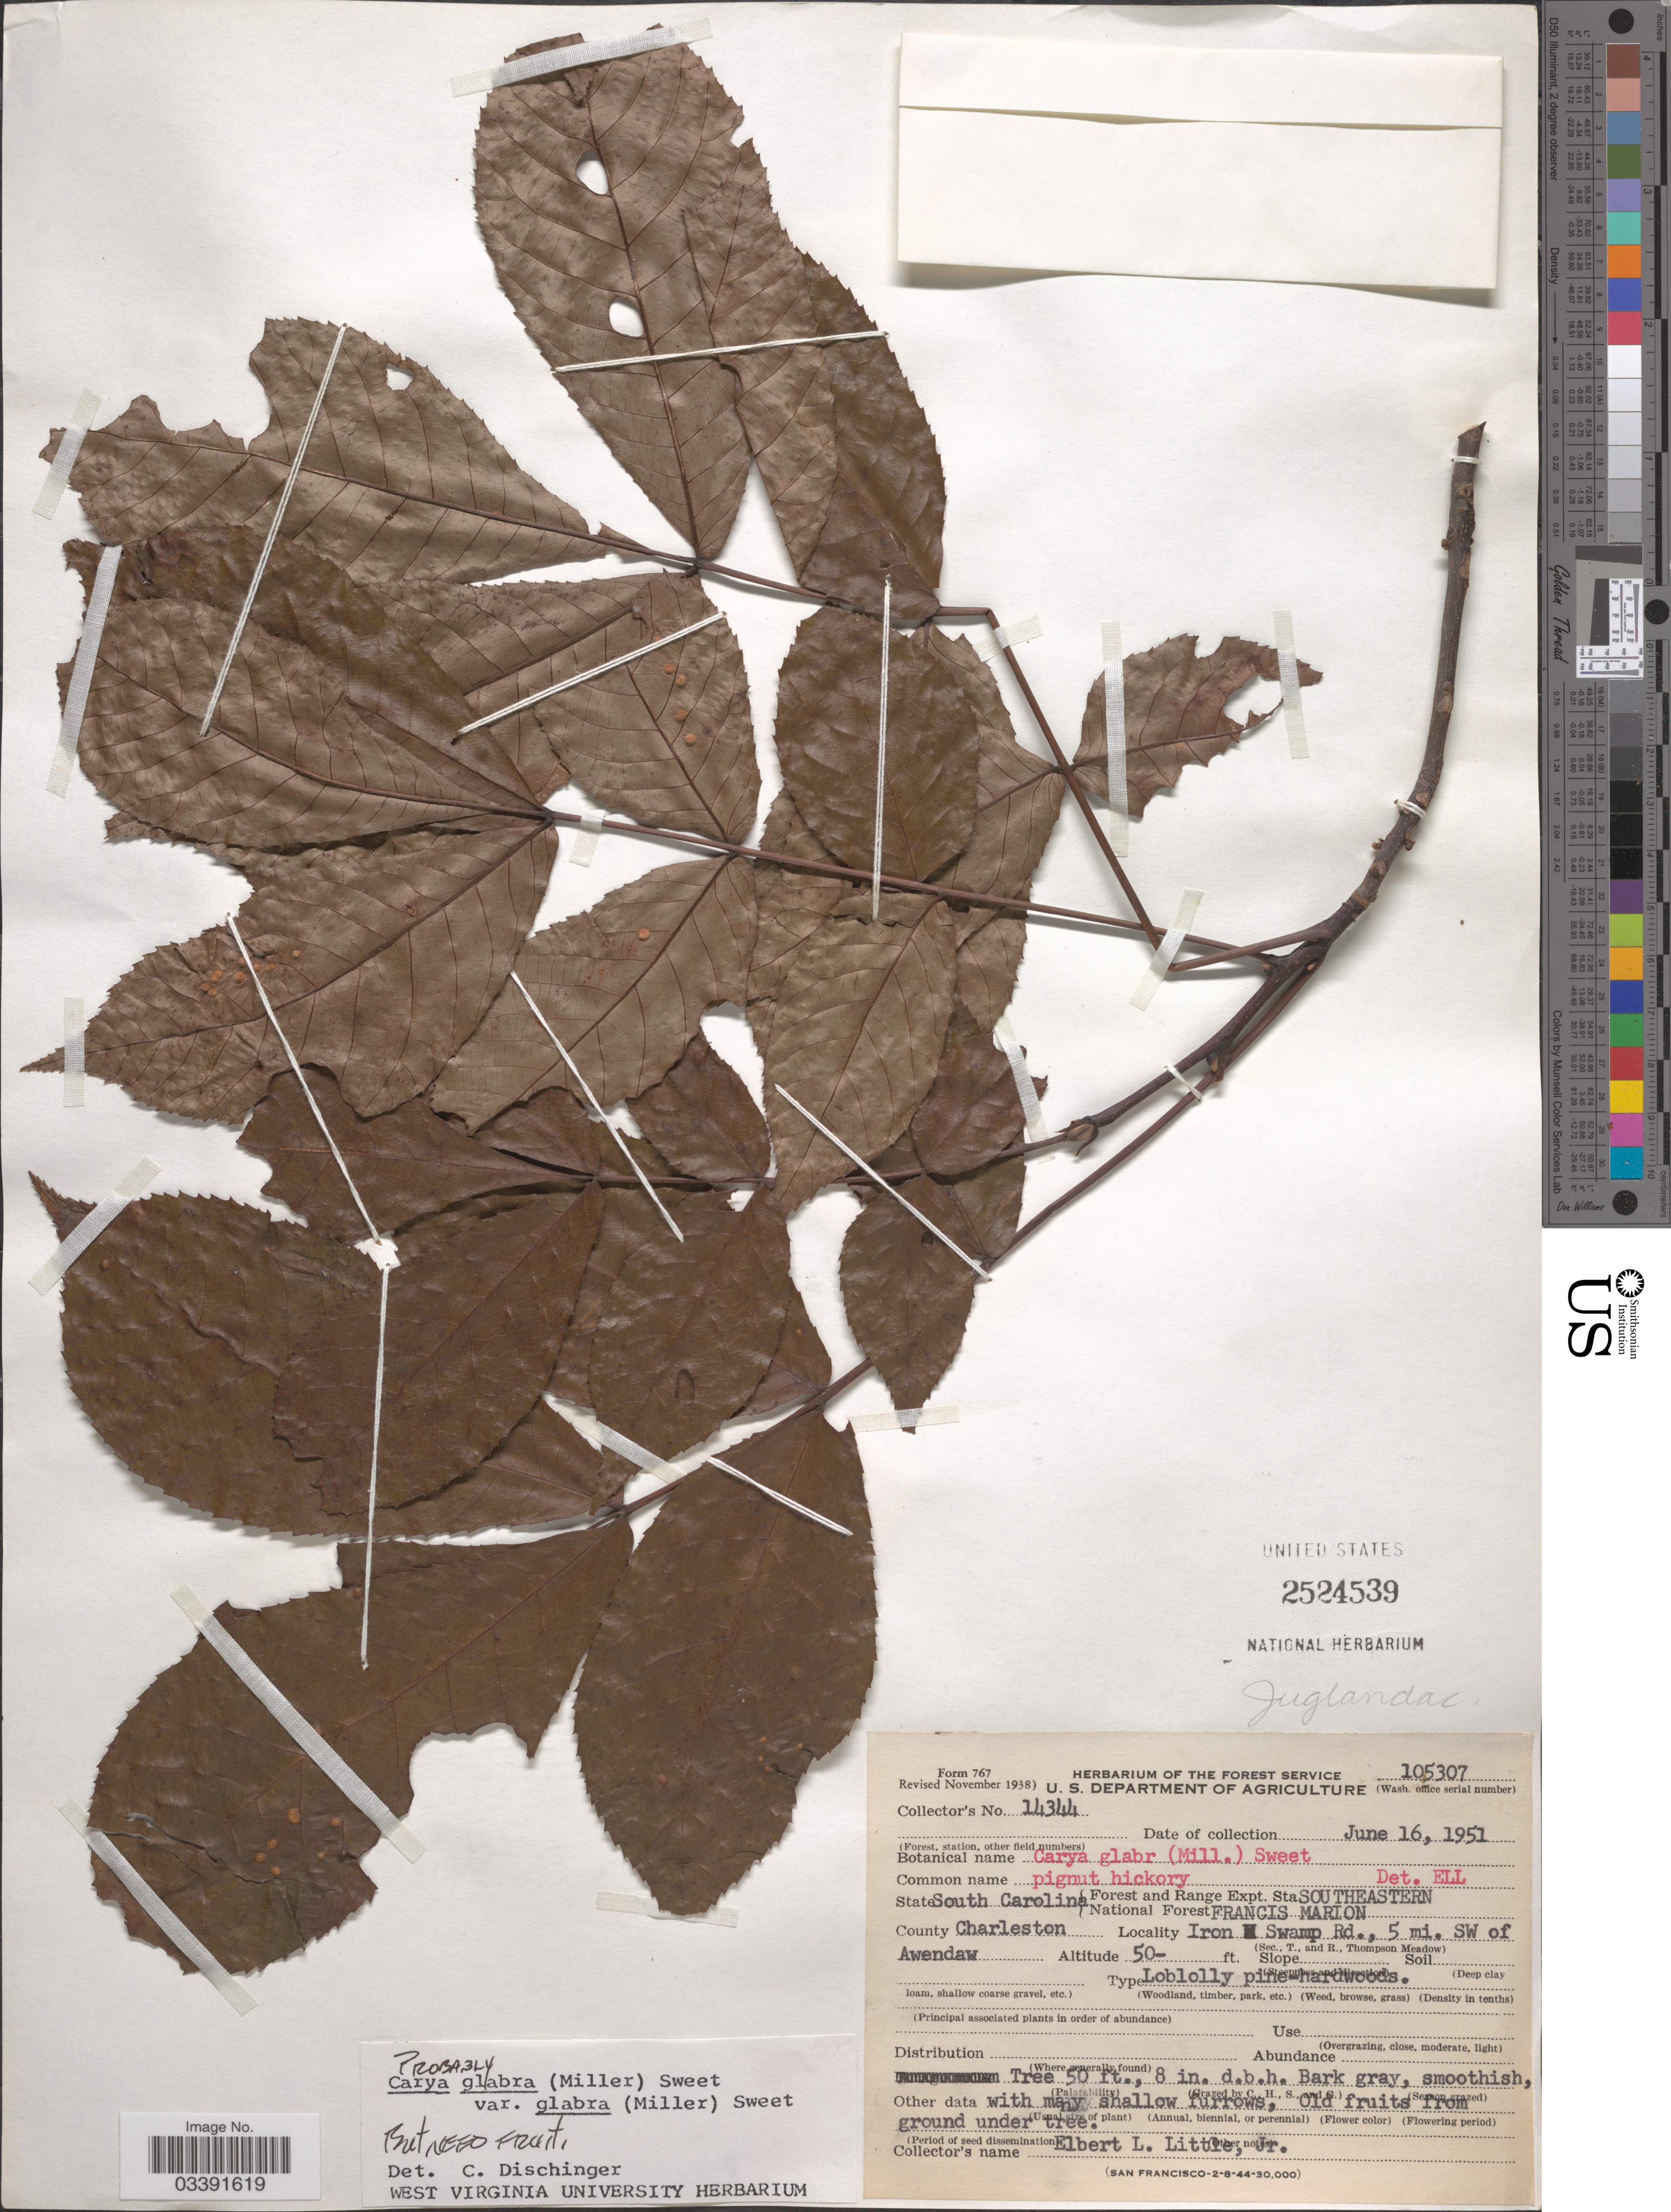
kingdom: Plantae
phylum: Tracheophyta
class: Magnoliopsida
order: Fagales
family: Juglandaceae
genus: Carya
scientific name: Carya glabra var. glabra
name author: (Mill.) Sweet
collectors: E. L. Little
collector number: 14344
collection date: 1951-06-16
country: United States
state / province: South Carolina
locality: Charleston. Iron swamp road Rd., 5 mi. SW of Awendaw.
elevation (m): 15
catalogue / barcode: US 2524539